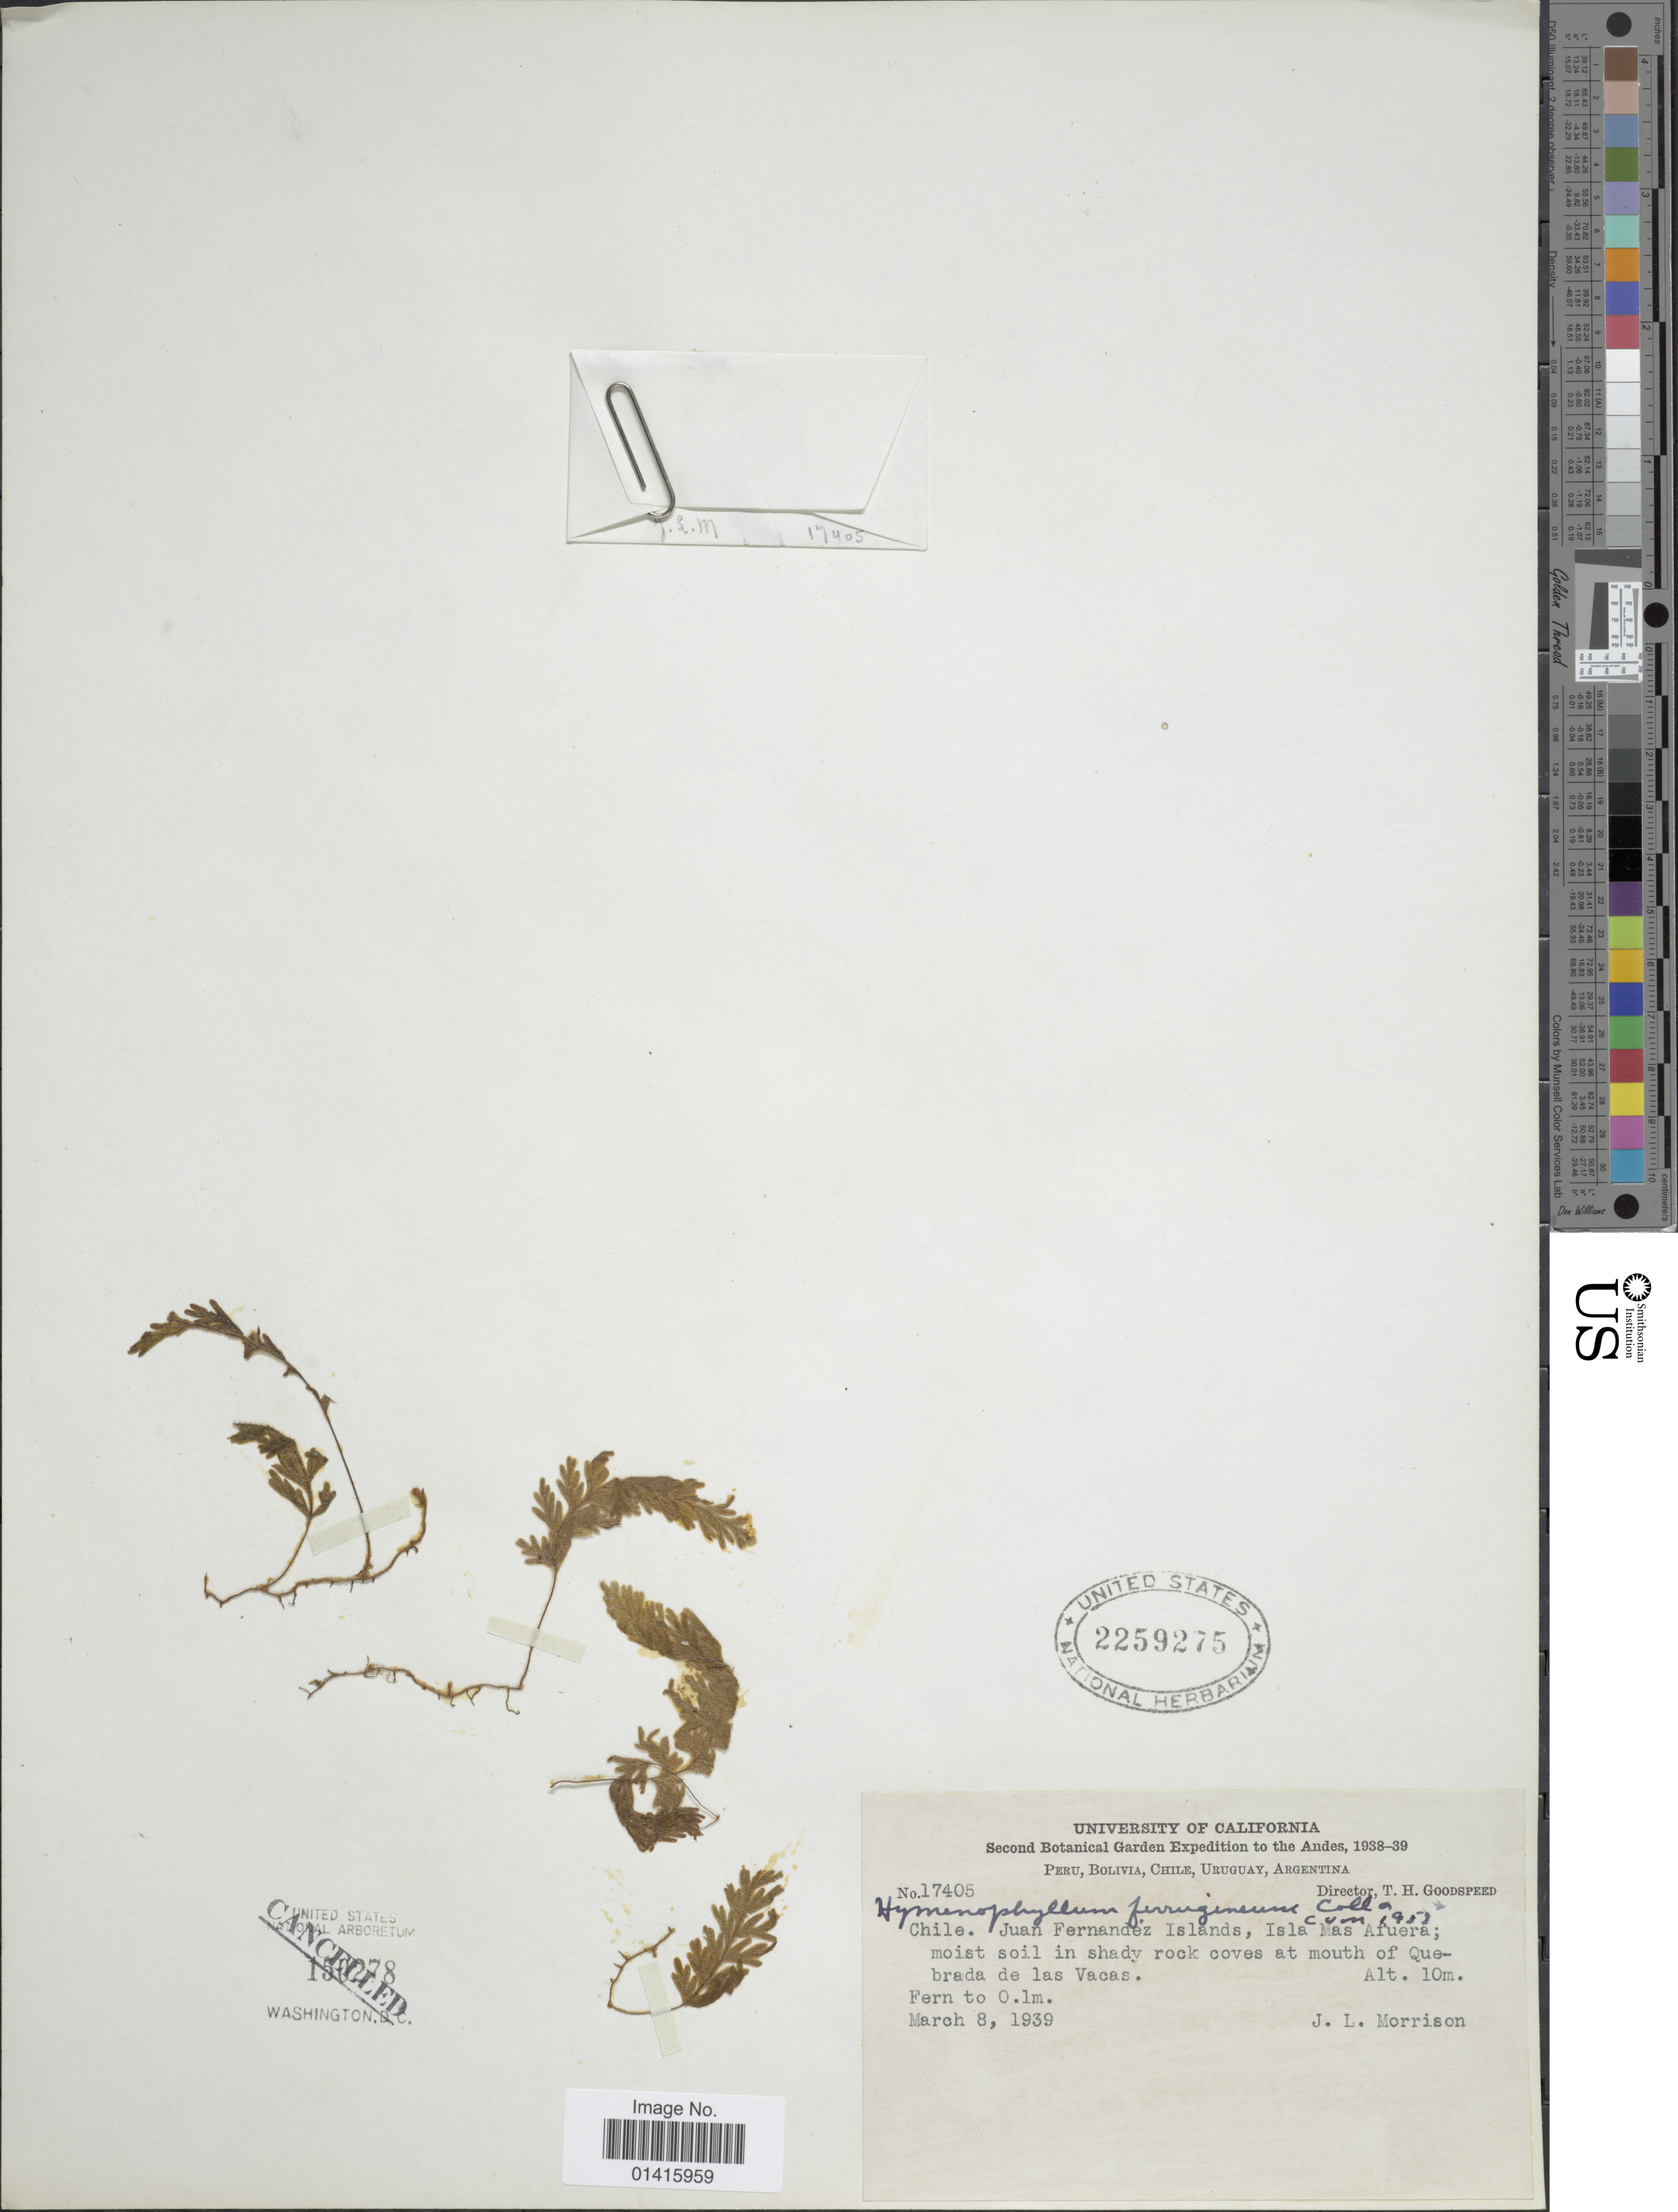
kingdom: Plantae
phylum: Tracheophyta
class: Polypodiopsida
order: Hymenophyllales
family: Hymenophyllaceae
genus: Hymenophyllum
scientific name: Hymenophyllum ferrugineum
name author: Colla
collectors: J. L. Morrison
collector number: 17405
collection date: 1939-03-08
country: Chile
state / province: Valparaíso (V)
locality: Juan Fernandez Islands, Isla Mas Afuera, moist soil in shady rock coves at mouth of Quebrada de las Vacas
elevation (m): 10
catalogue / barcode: US 2259275